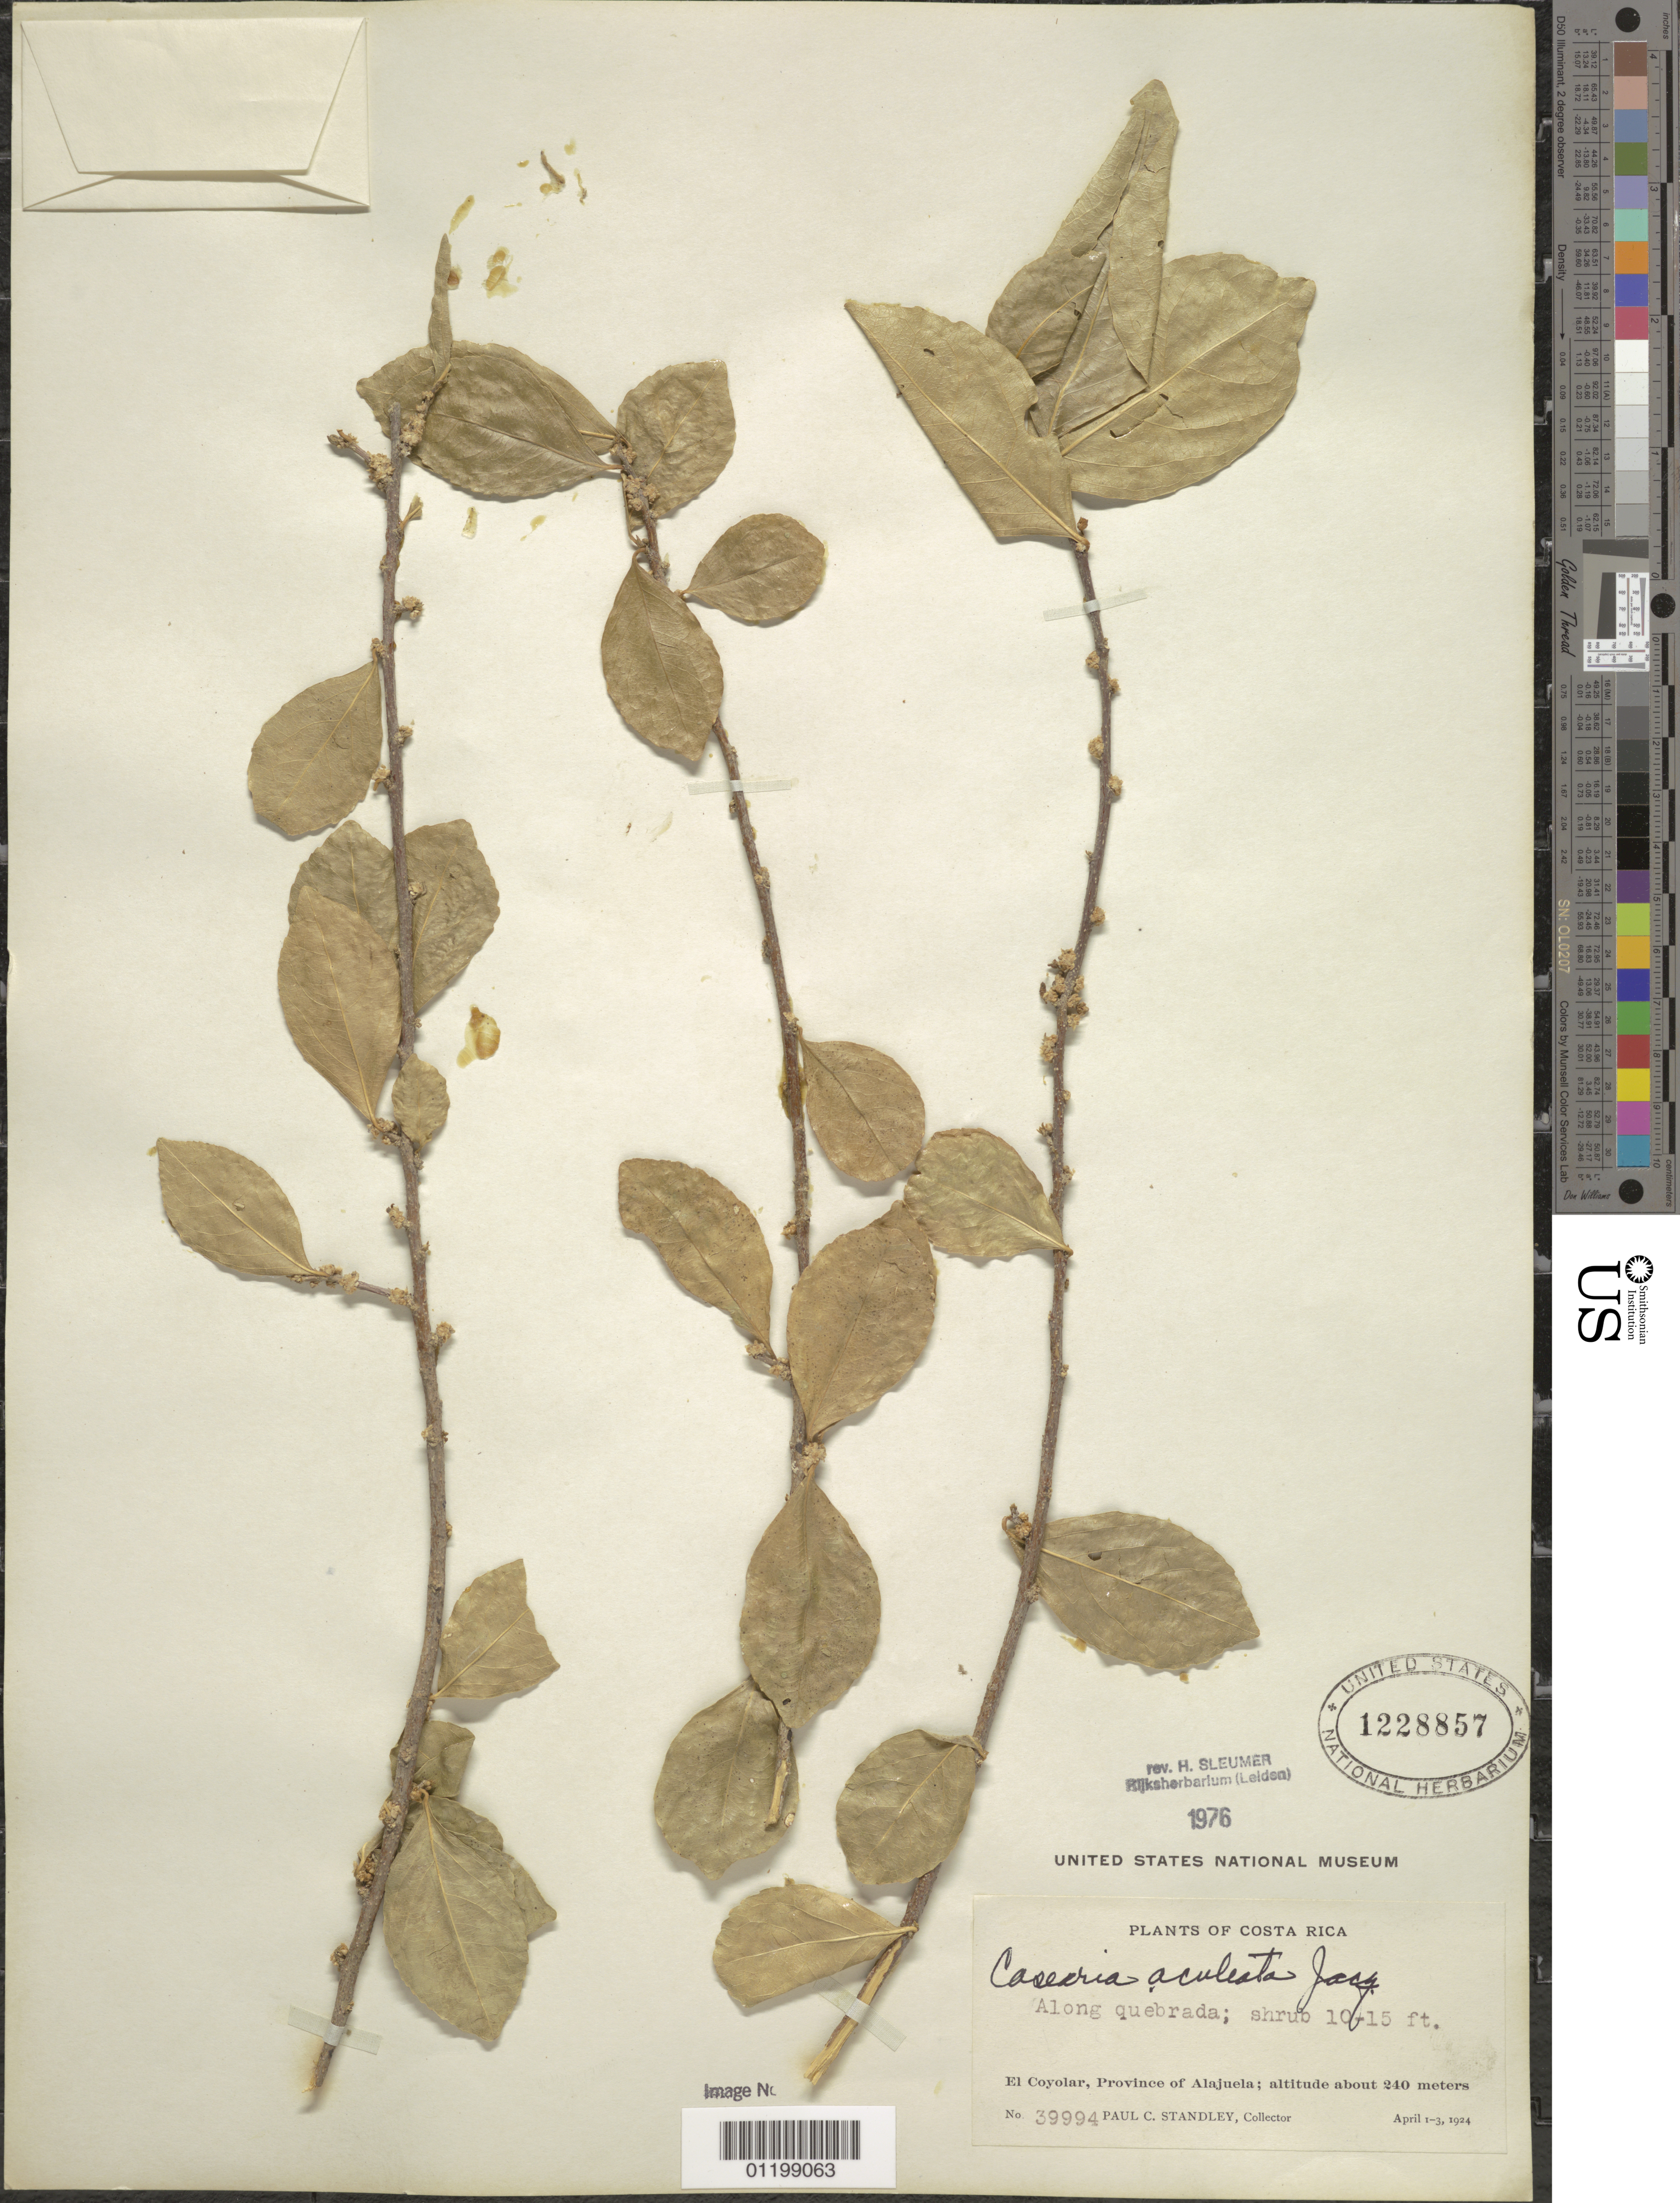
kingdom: Plantae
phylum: Tracheophyta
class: Magnoliopsida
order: Malpighiales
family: Salicaceae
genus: Casearia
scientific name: Casearia aculeata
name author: Jacq.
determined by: Sleumer, H. O.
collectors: P. C. Standley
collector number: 39994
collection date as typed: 01 Apr 1924 to 03 Apr 1924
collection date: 1924-04-01/1924-04-03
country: Costa Rica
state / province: Alajuela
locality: El Coyolar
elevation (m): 240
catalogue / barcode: US 1228857